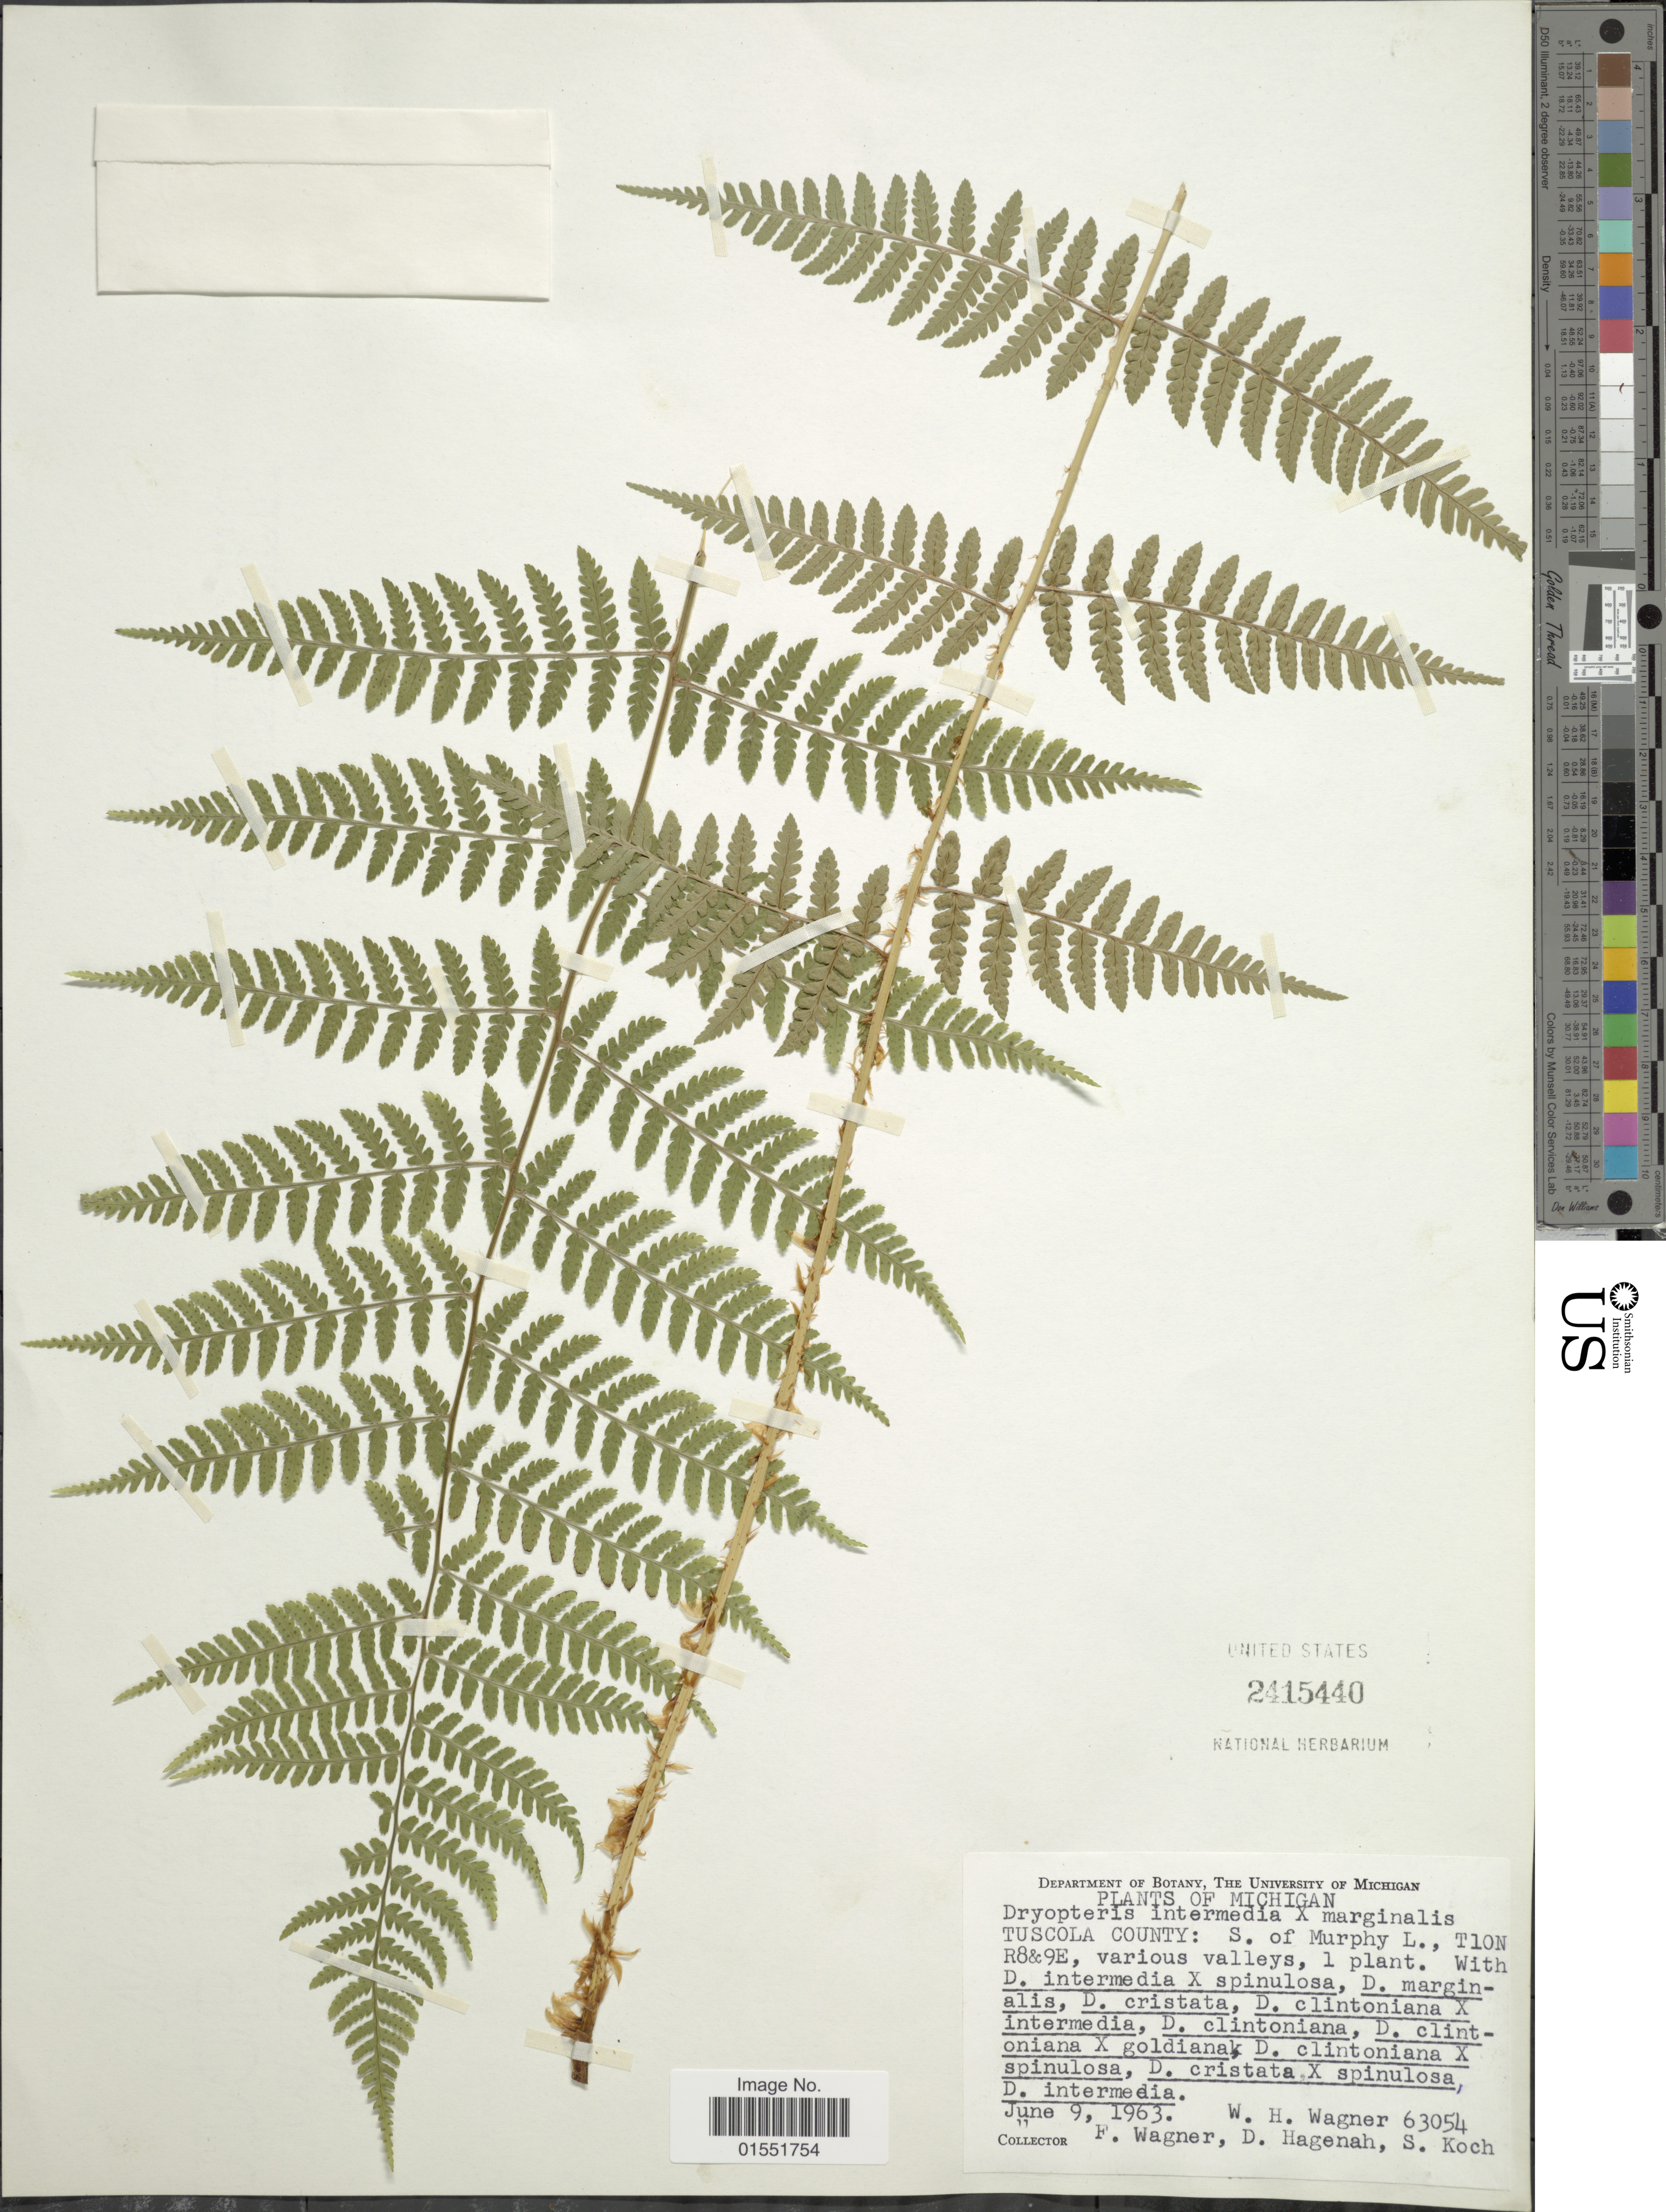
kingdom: Plantae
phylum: Tracheophyta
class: Polypodiopsida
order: Polypodiales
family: Dryopteridaceae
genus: Dryopteris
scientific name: Dryopteris intermedia x D. marginalis (L.) A. Gray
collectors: W. H. Wagner, F. Wagner, D. Hagenah & S. Koch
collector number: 63054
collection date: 1963-06-09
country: United States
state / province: Michigan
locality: Tuscola County: S. of Murphy L., Tion R8&9E, various valleys, 1 plant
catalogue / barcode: US 2415440